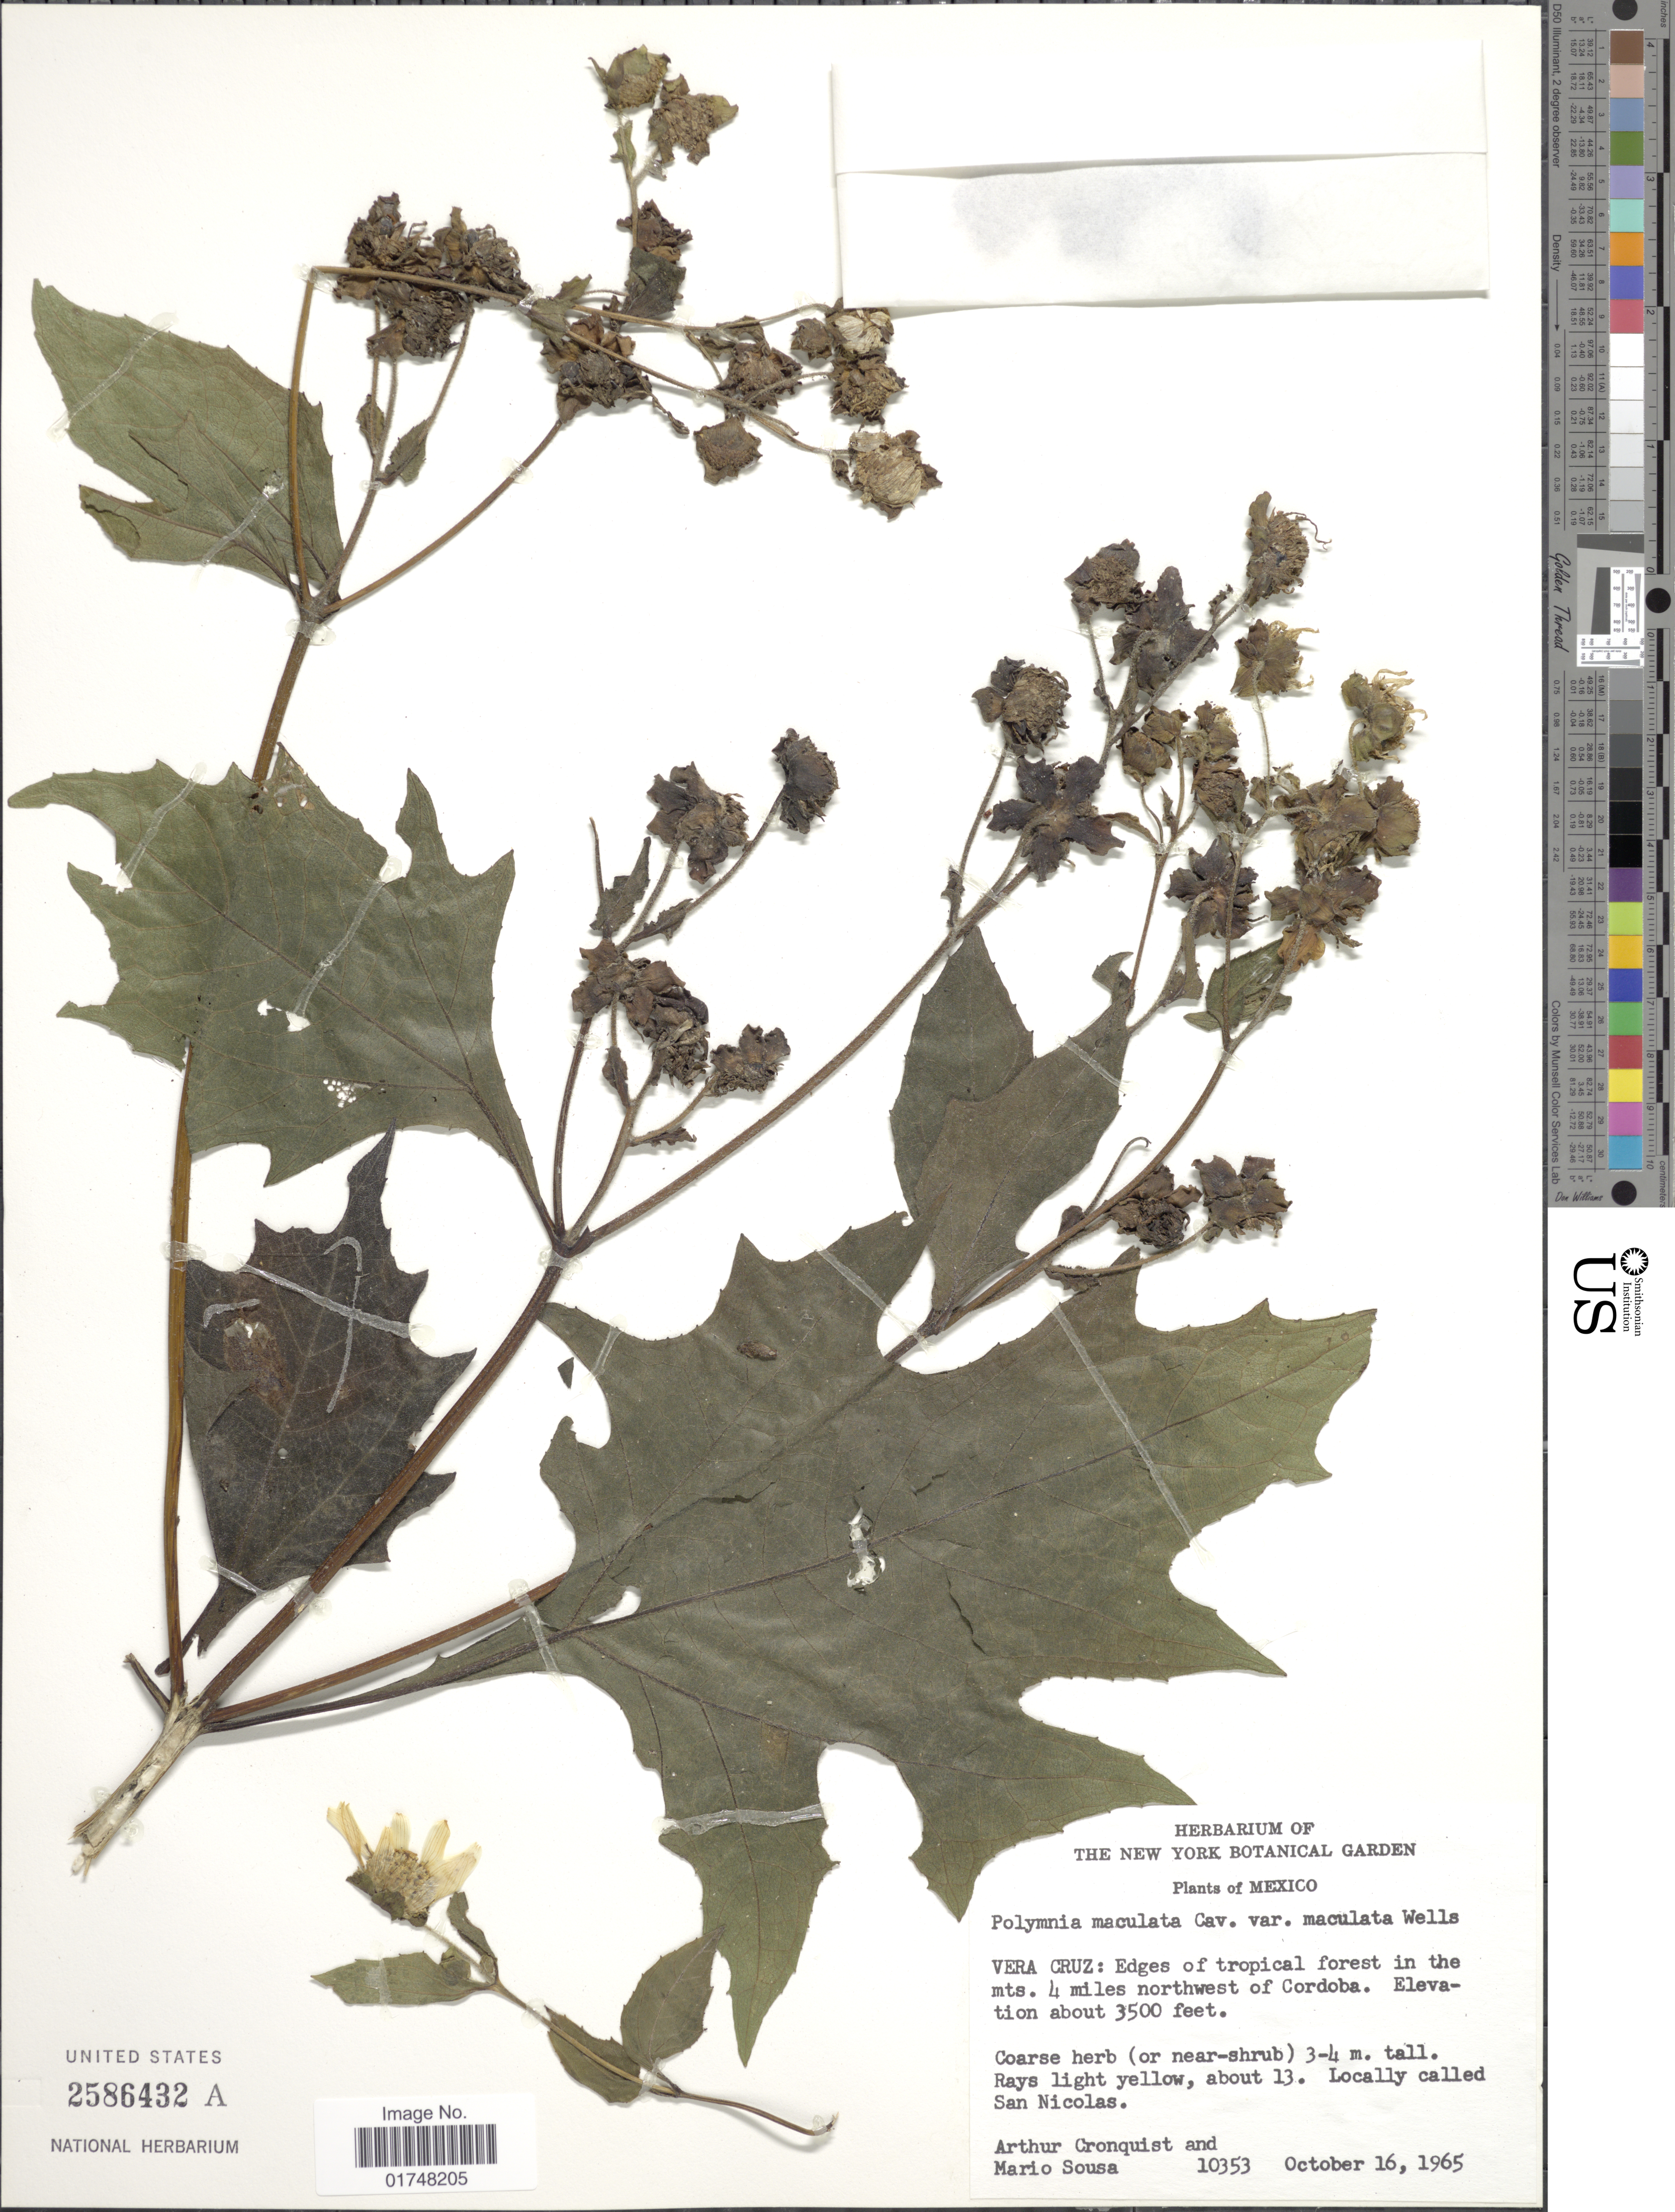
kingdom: Plantae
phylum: Tracheophyta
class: Magnoliopsida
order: Asterales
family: Asteraceae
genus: Smallanthus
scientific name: Smallanthus maculatus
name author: (Cav.) H. Rob.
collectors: A. J. Cronquist & M. Sousa S.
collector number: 10353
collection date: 1965-10-16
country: Mexico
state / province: Veracruz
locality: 4 miles northwest of Cordoba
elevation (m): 1067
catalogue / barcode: US 2586432A